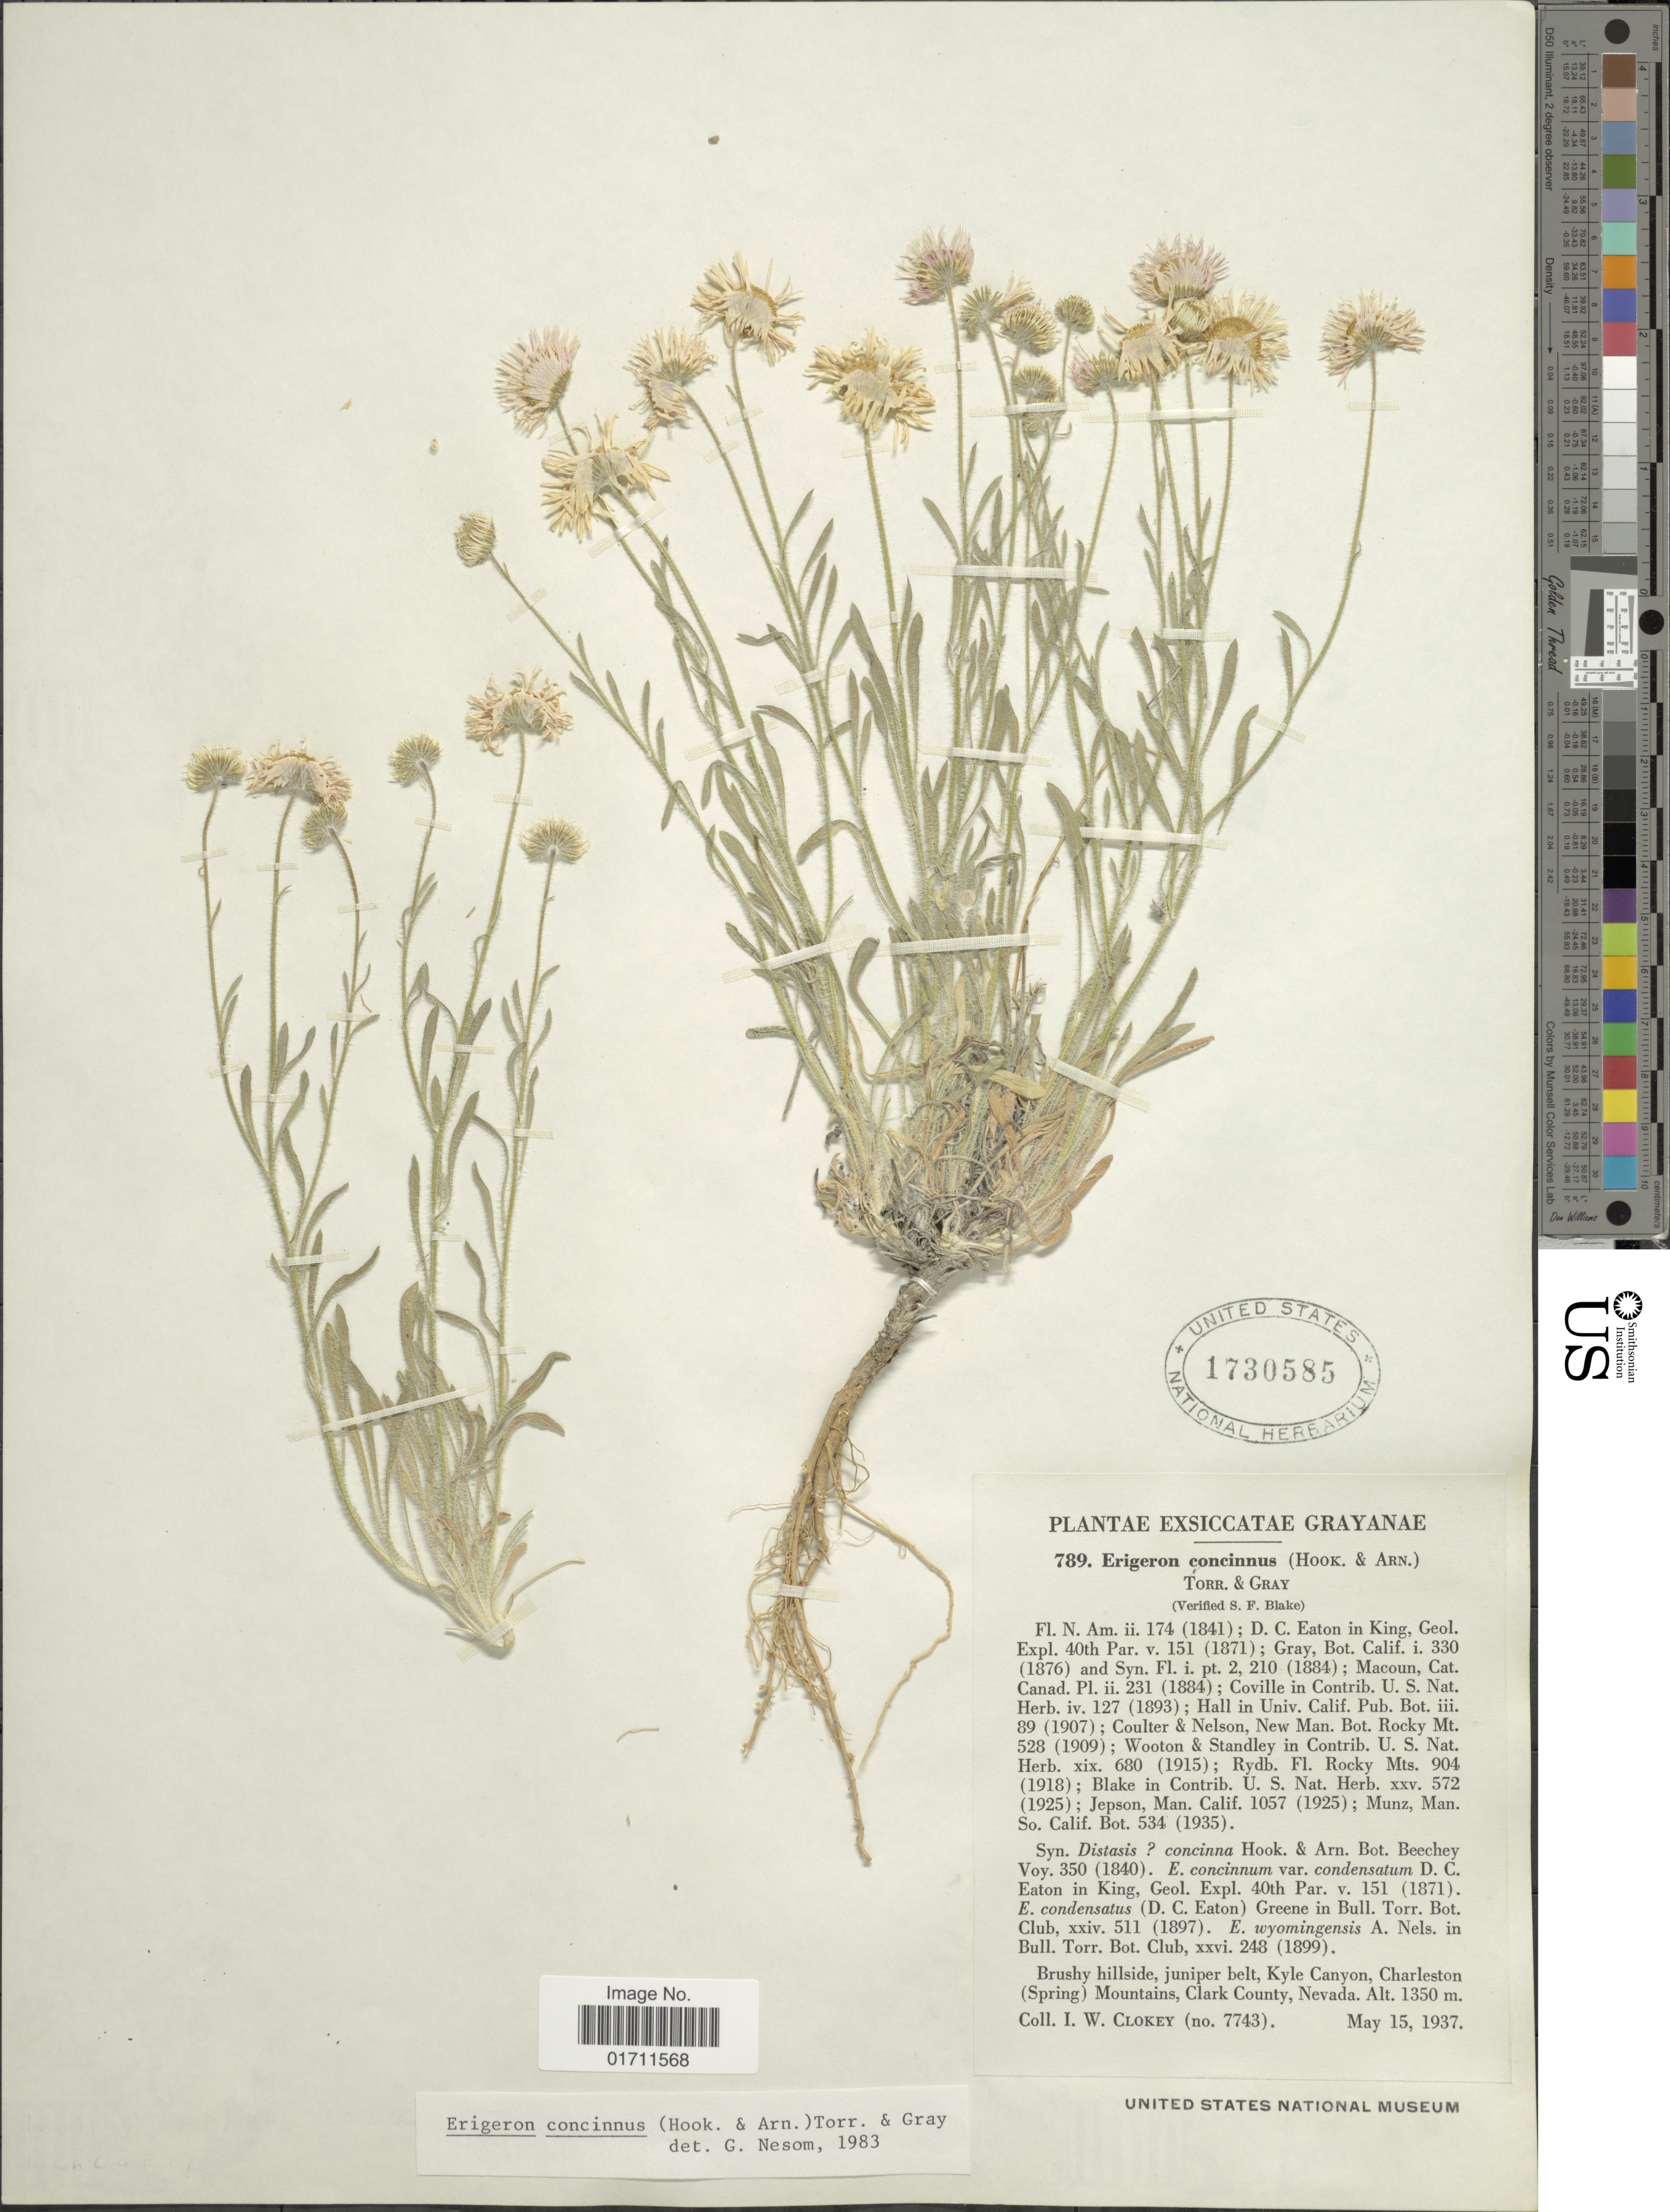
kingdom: Plantae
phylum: Tracheophyta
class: Magnoliopsida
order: Asterales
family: Asteraceae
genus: Erigeron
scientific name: Erigeron concinnus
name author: (Hook. & Arn.) Torr. & A. Gray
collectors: I. W. Clokey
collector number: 7743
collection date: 1937-05-15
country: United States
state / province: Nevada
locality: Brushy hillside, juniper belt, Kyle Canyon, Charleston (Spring) Mountains, Clark County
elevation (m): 1350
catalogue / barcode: US 1730585